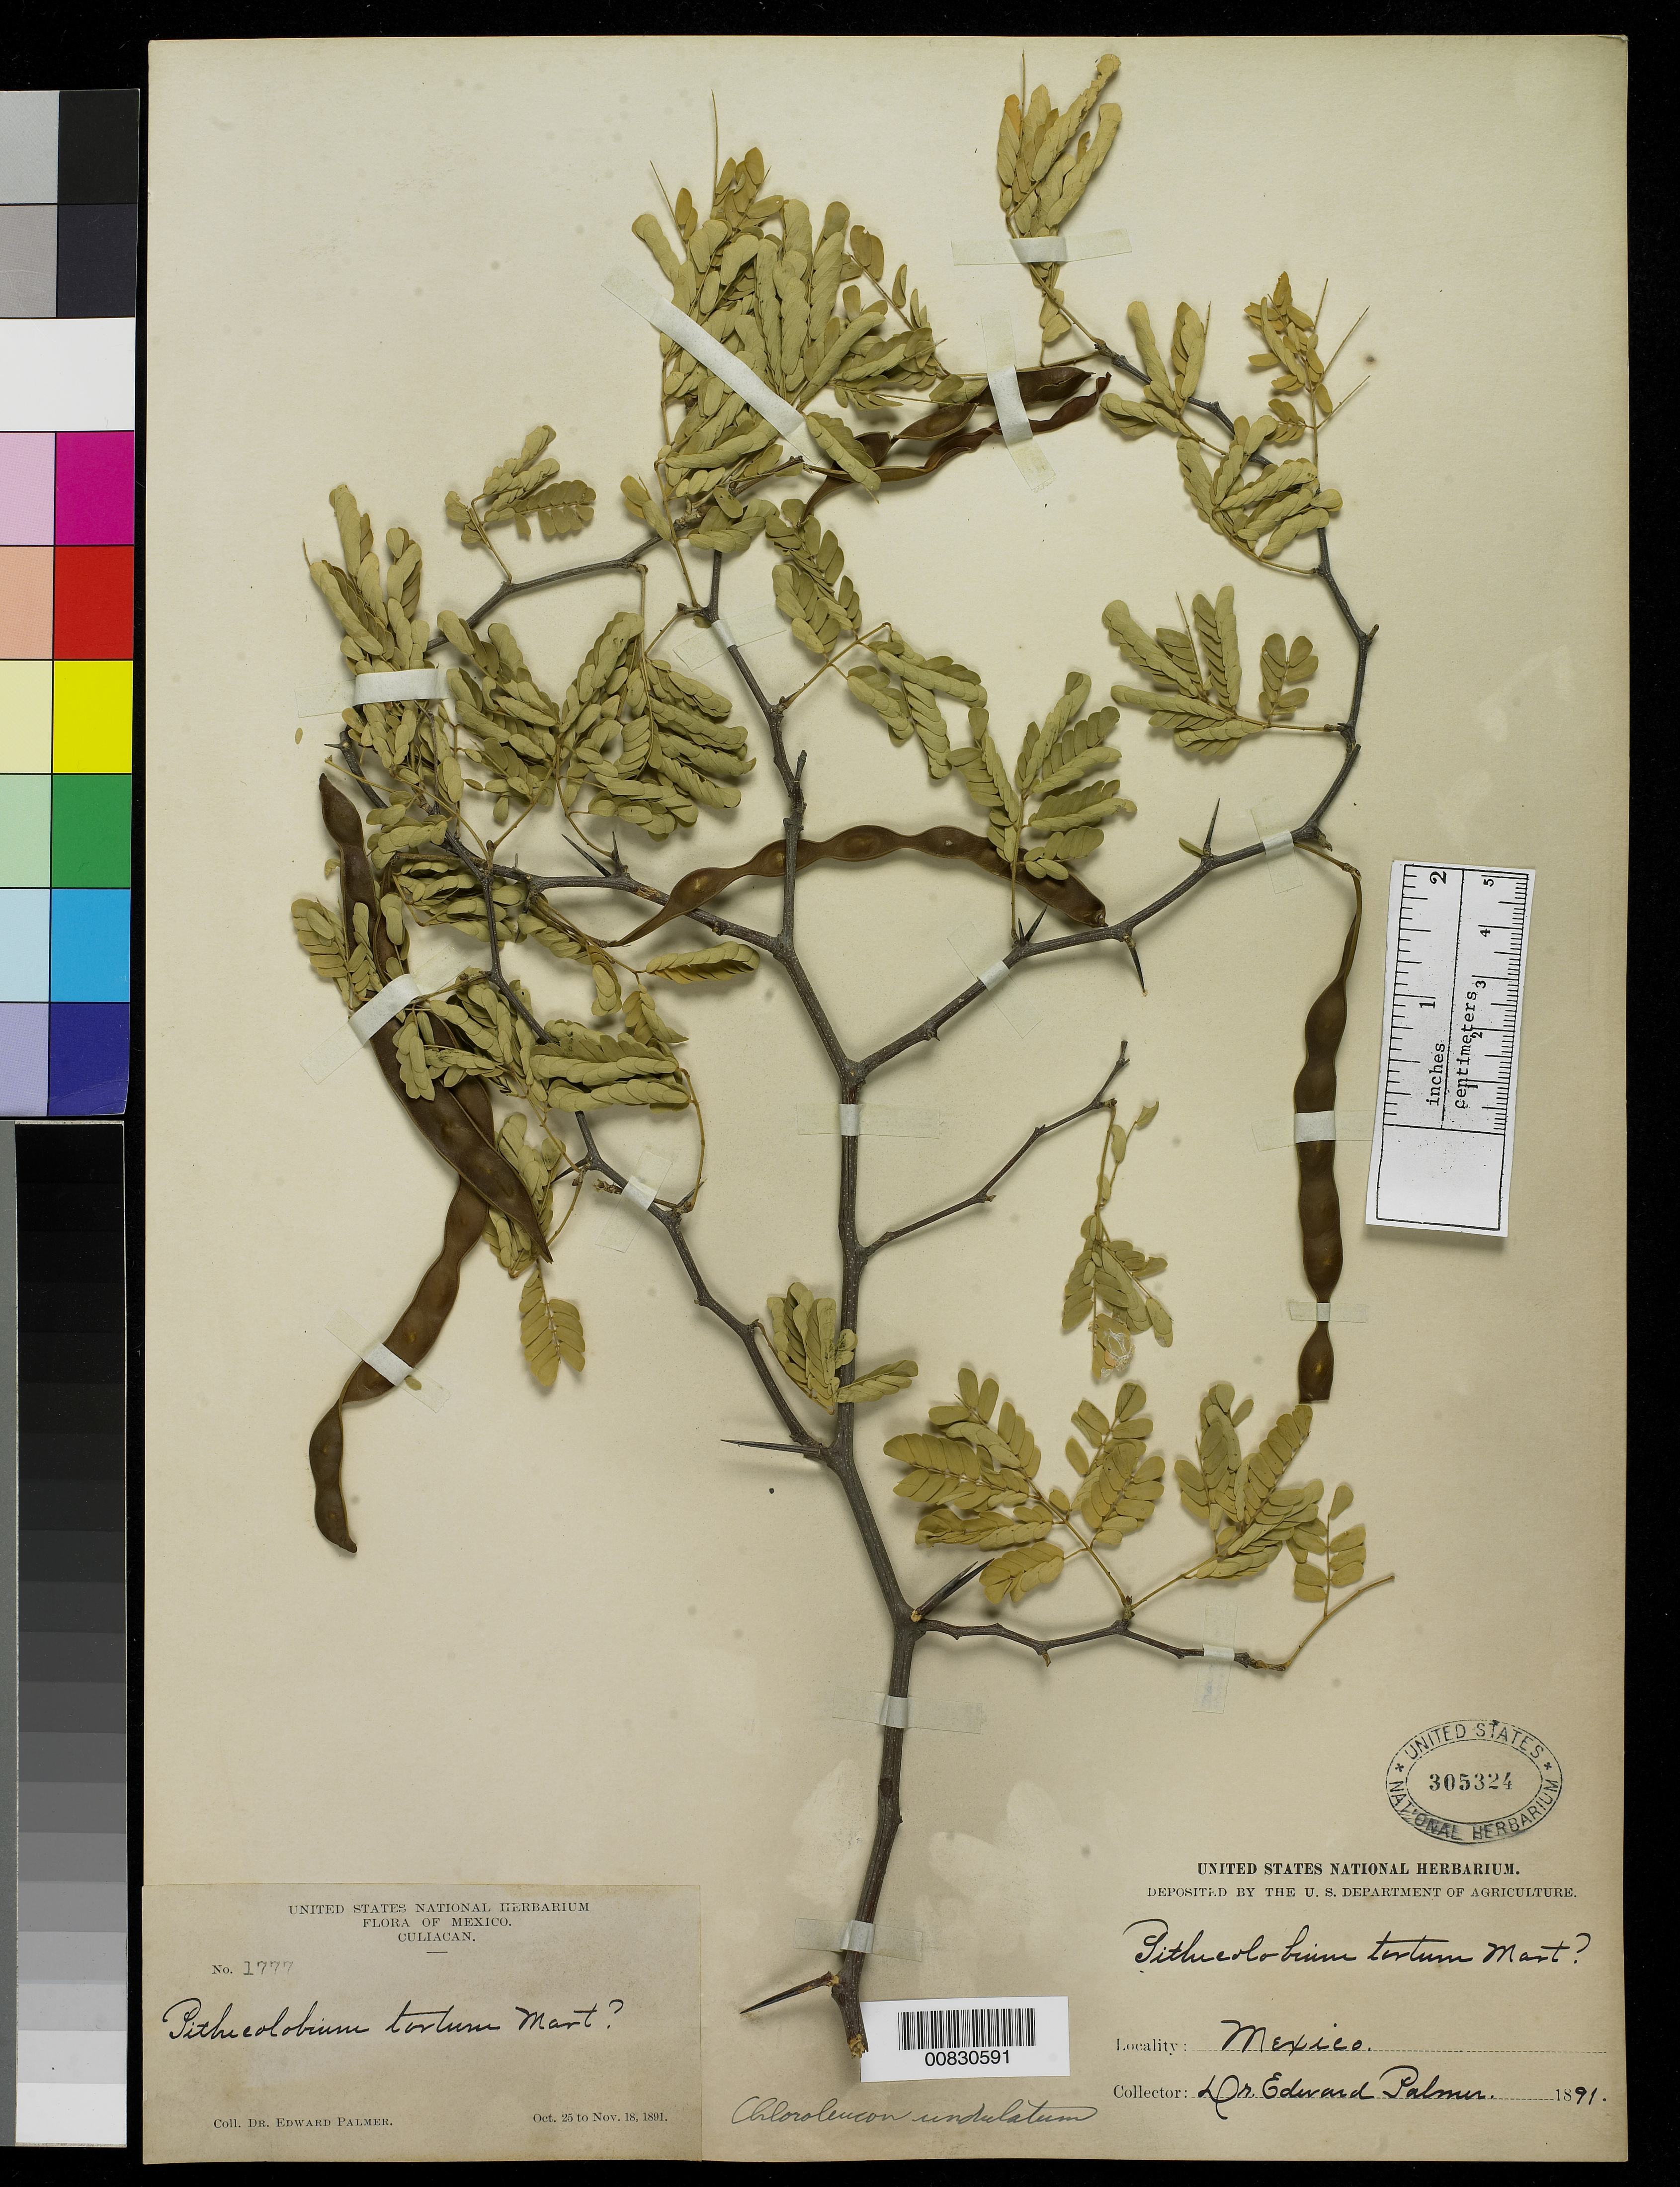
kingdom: Plantae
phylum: Tracheophyta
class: Magnoliopsida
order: Fabales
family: Fabaceae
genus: Chloroleucon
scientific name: Chloroleucon mangense var. leucospermum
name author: (Brandegee) Barneby & J.W. Grimes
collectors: E. Palmer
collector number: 1777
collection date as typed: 25 Oct 1891 to 18 Nov 1891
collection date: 1891-10-25/1891-11-18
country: Mexico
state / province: Sinaloa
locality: Culiacan, Sinaloa.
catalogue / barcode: US 305324